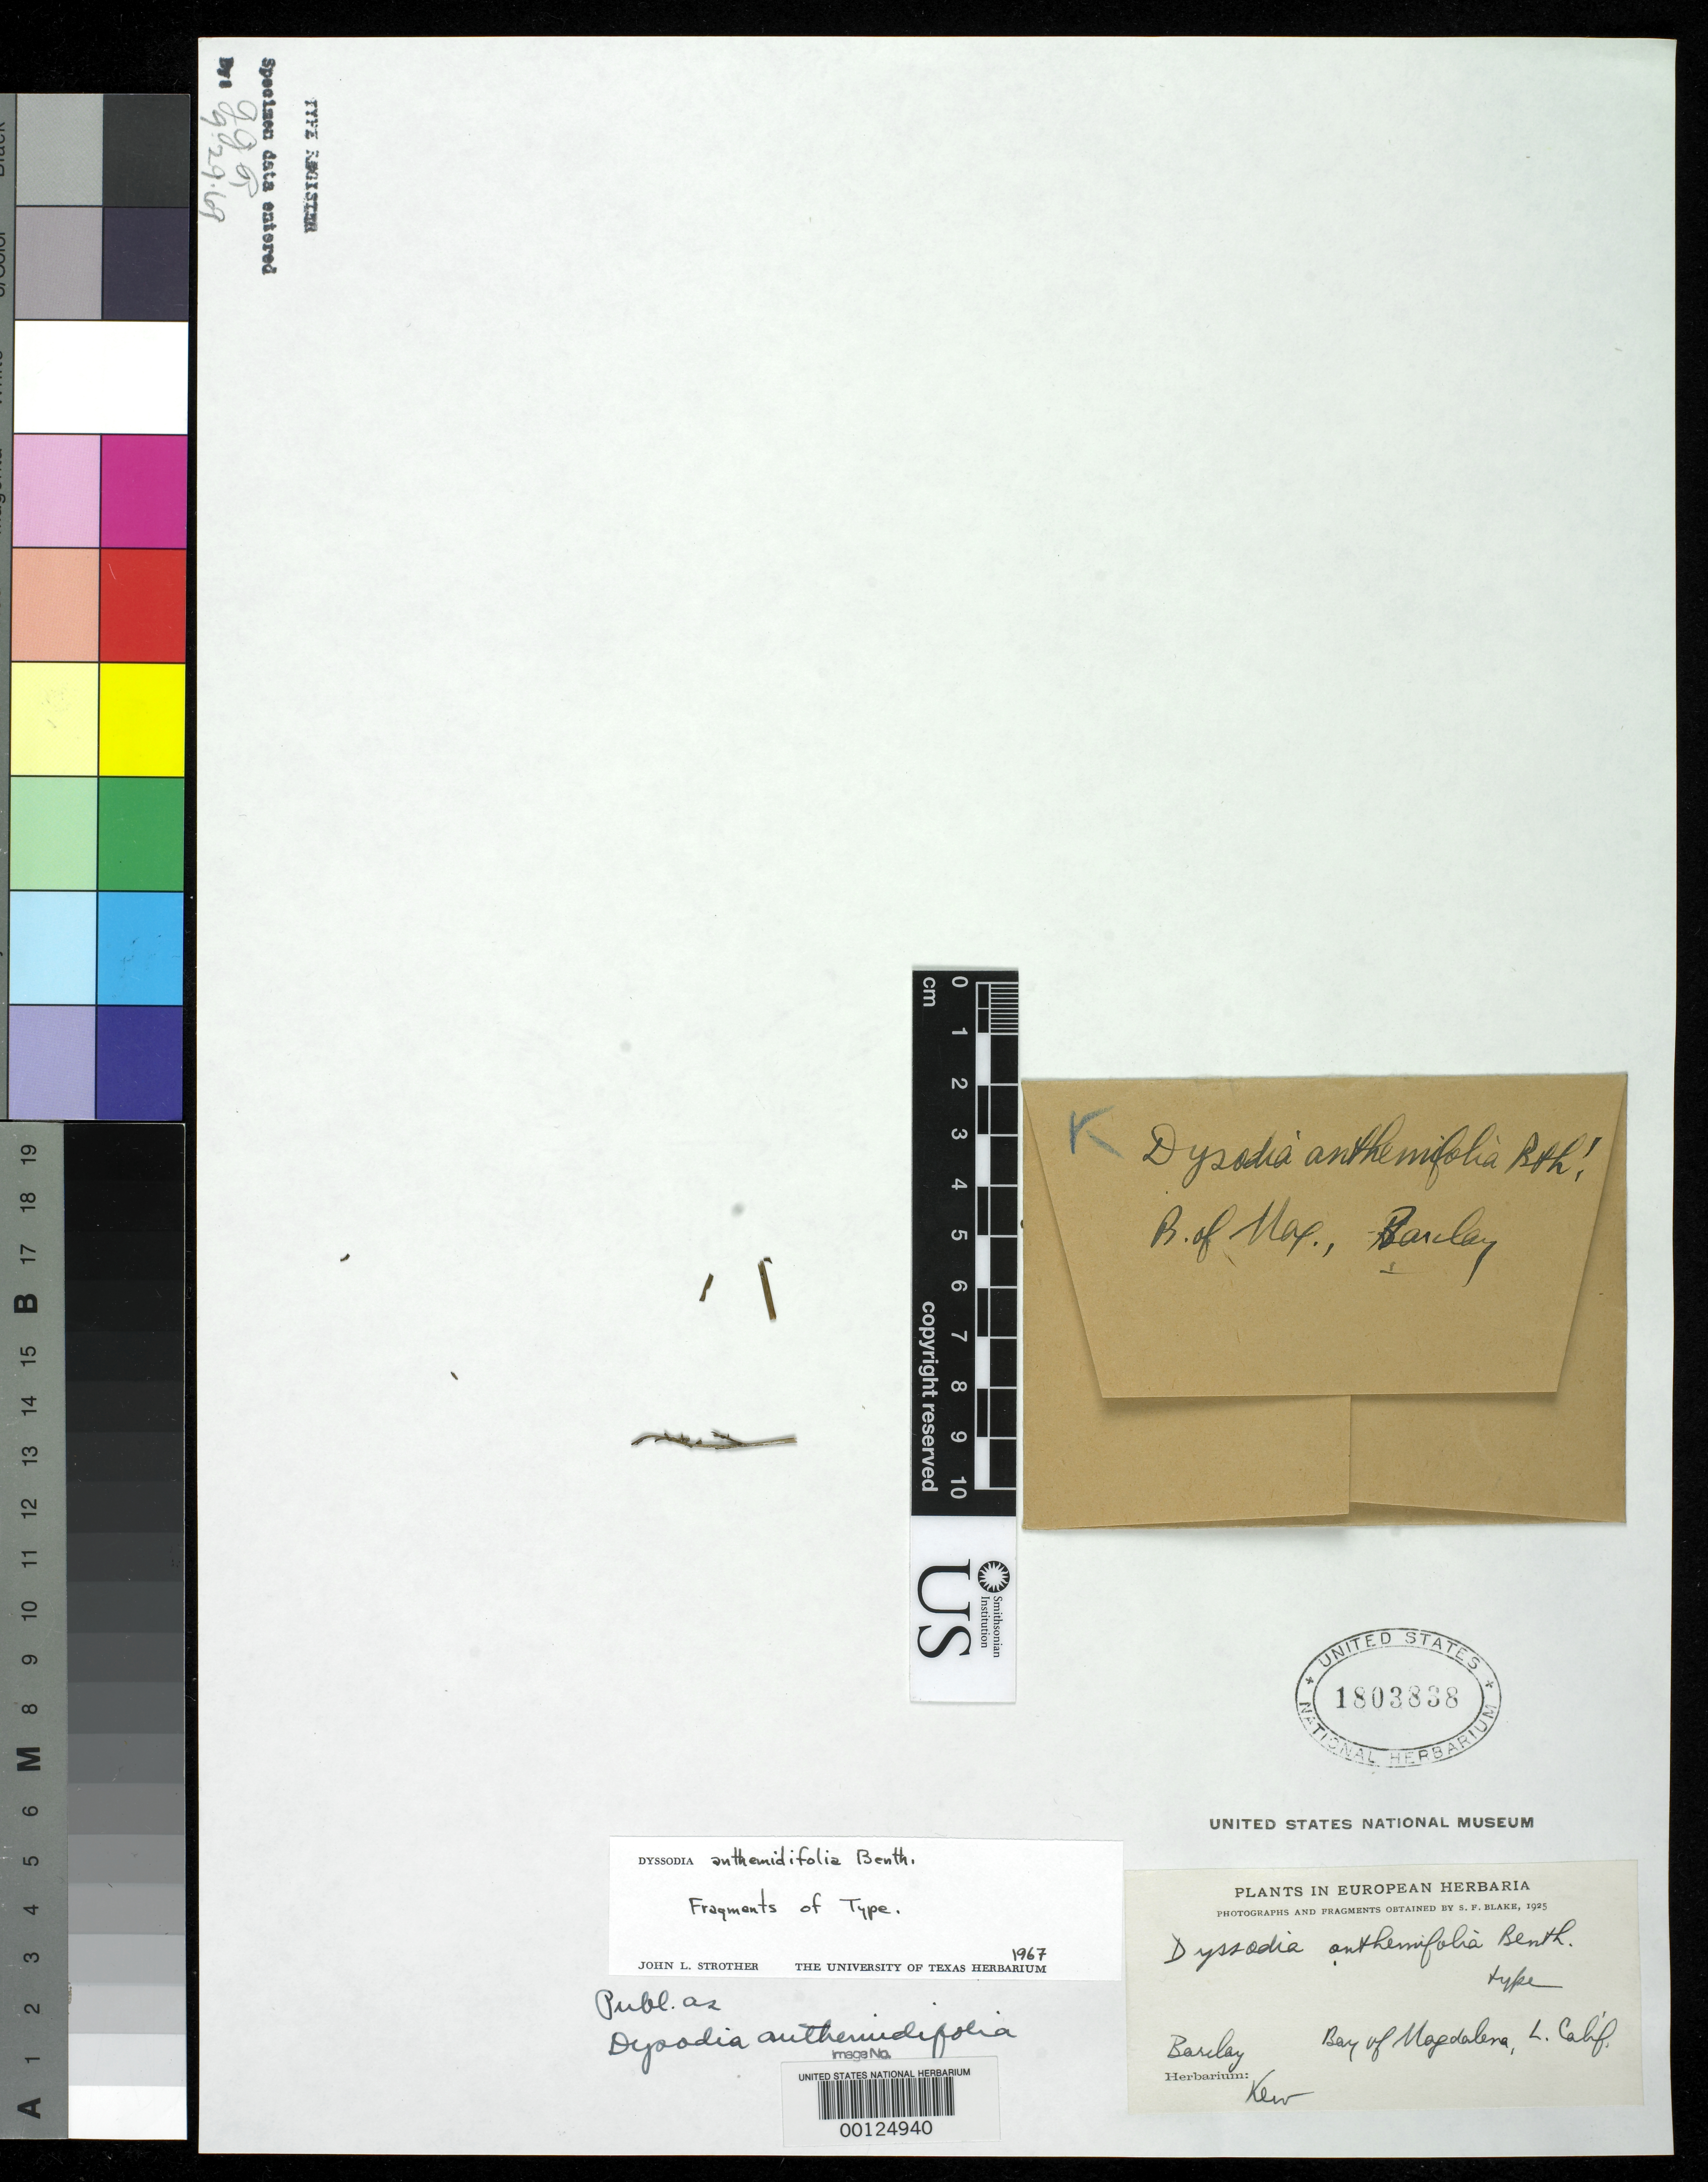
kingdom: Plantae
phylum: Tracheophyta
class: Magnoliopsida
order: Asterales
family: Asteraceae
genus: Dyssodia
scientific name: Dyssodia anthemidifolia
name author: Benth.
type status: Type Material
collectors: G. W. Barclay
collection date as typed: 1925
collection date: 1925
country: Mexico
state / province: Baja California Sur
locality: Magdalena Bay.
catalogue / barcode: US 1803838